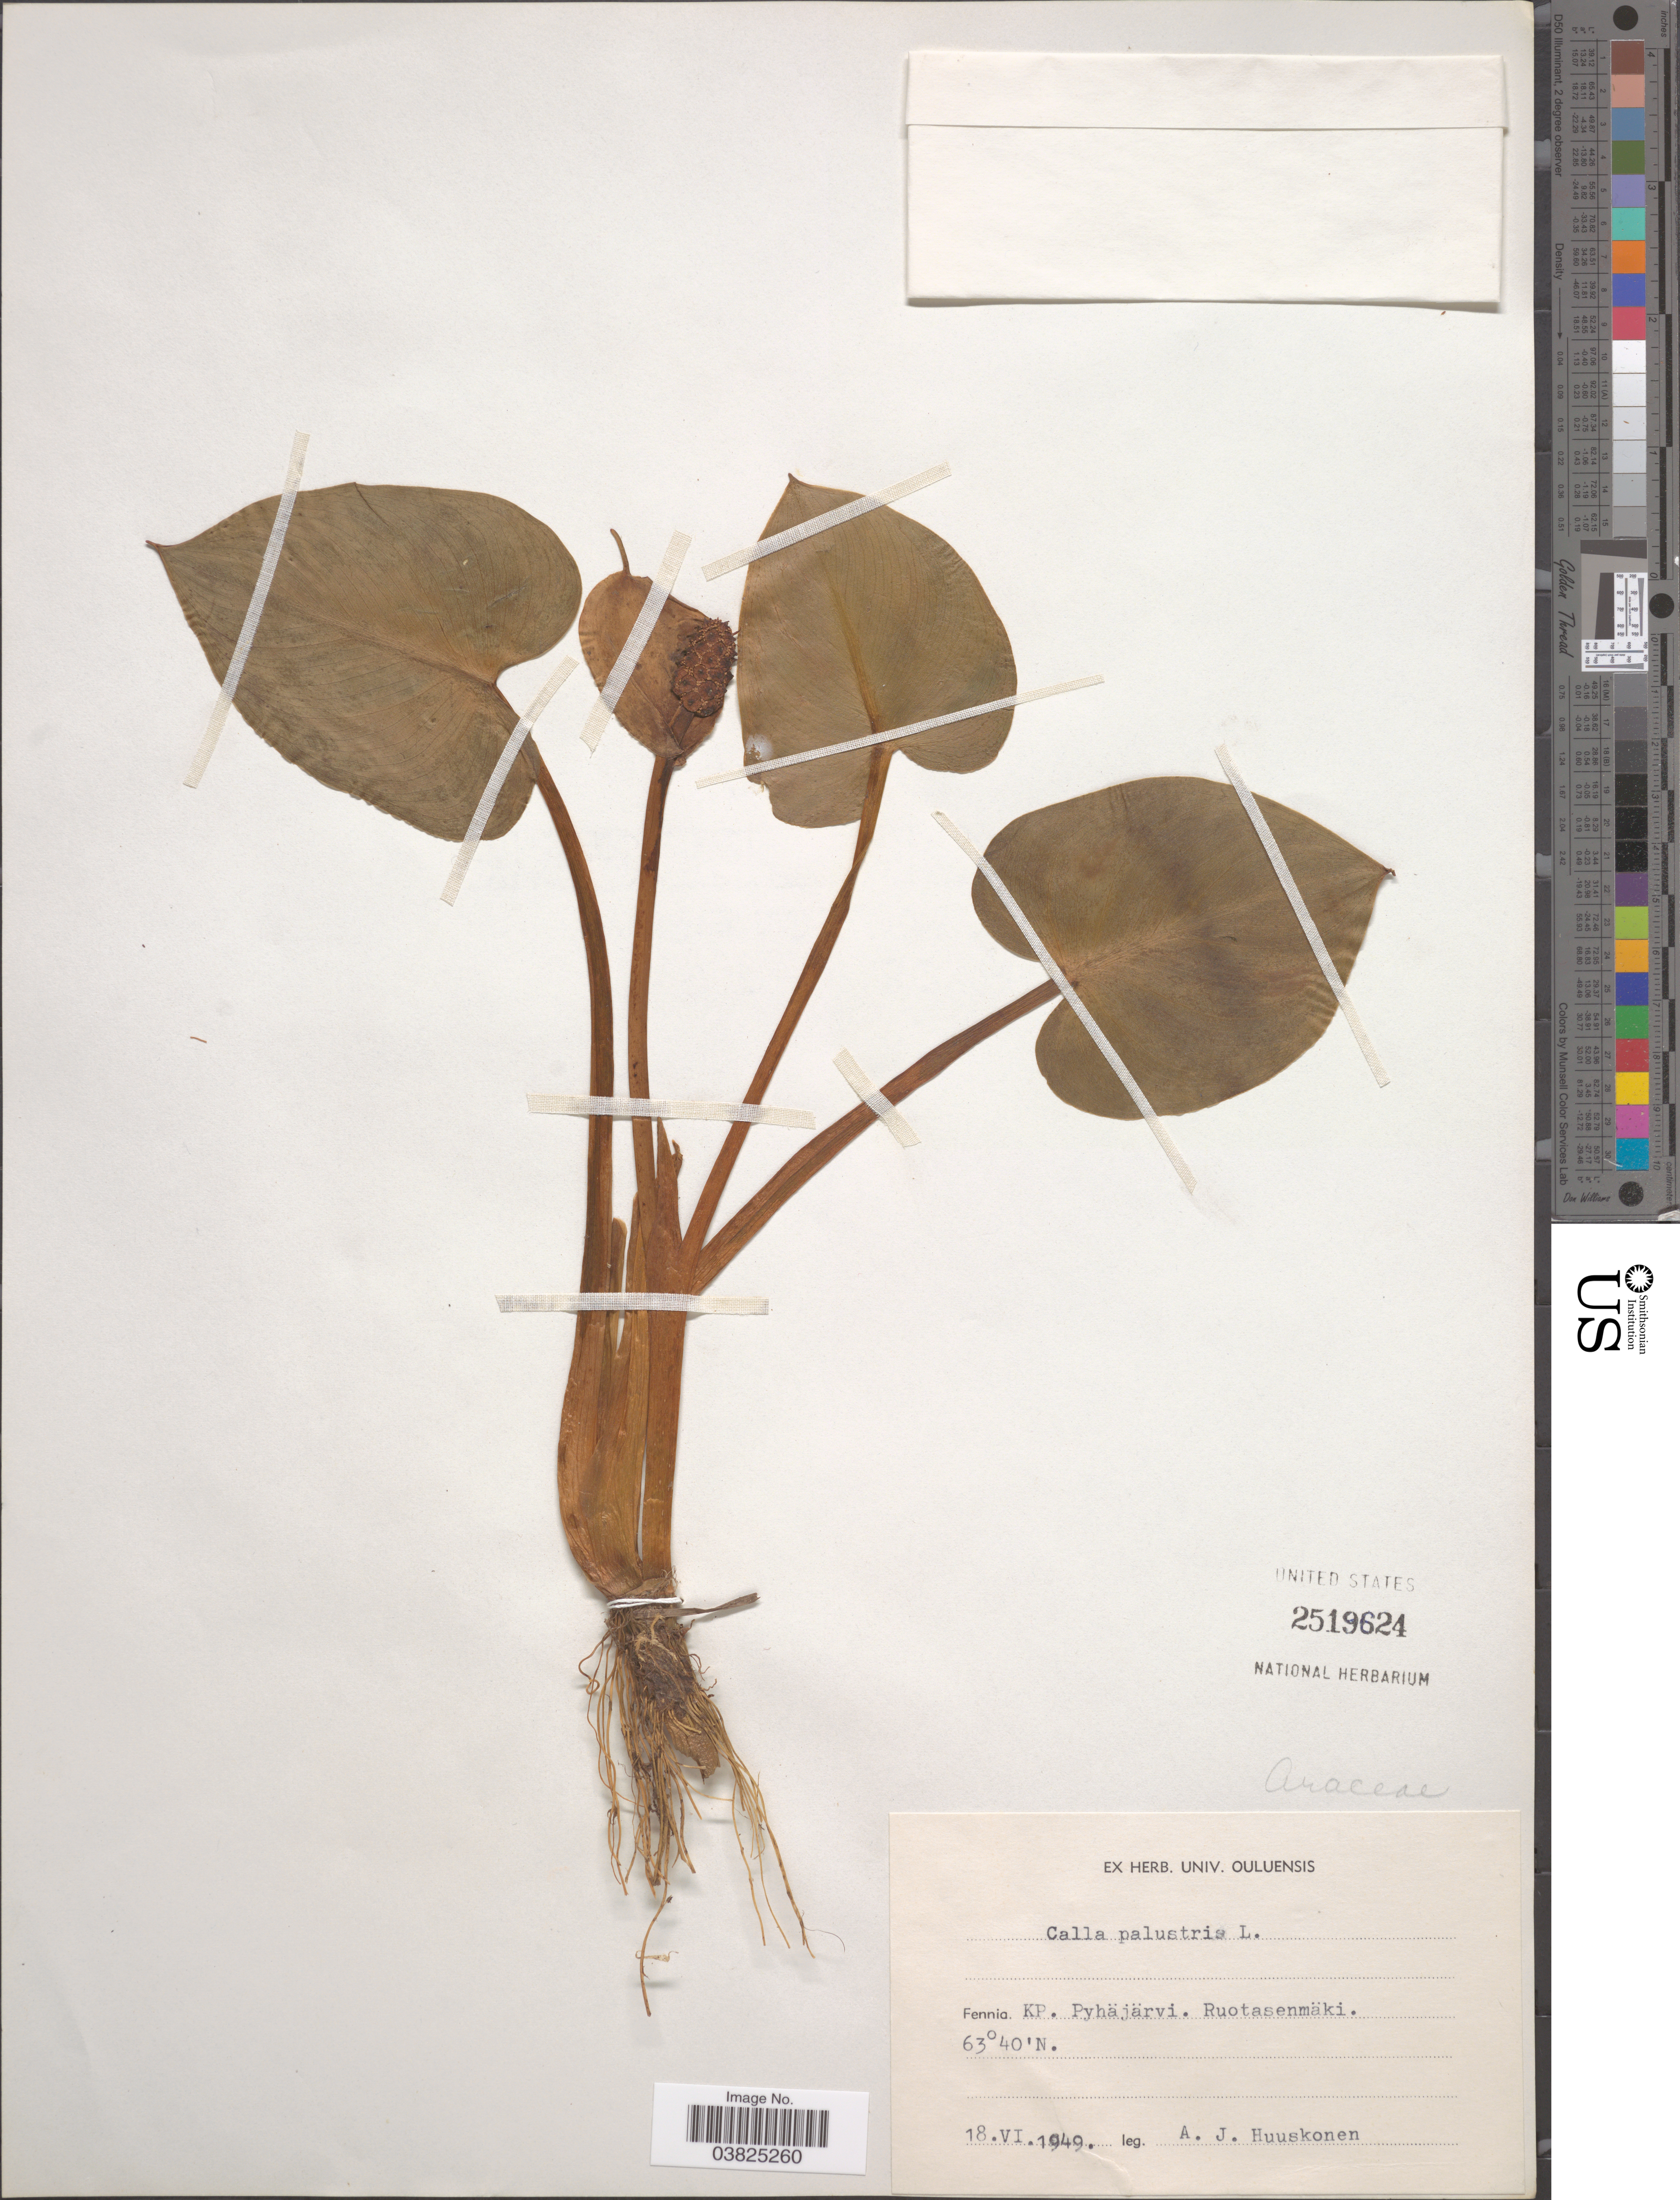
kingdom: Plantae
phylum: Tracheophyta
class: Liliopsida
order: Alismatales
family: Araceae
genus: Calla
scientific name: Calla palustris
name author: L.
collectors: A. Huuskonen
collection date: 1949-06-18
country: Finland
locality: Fennia. KP. Pyhäjärvi. Ruotasenmäki.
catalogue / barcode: US 2519624